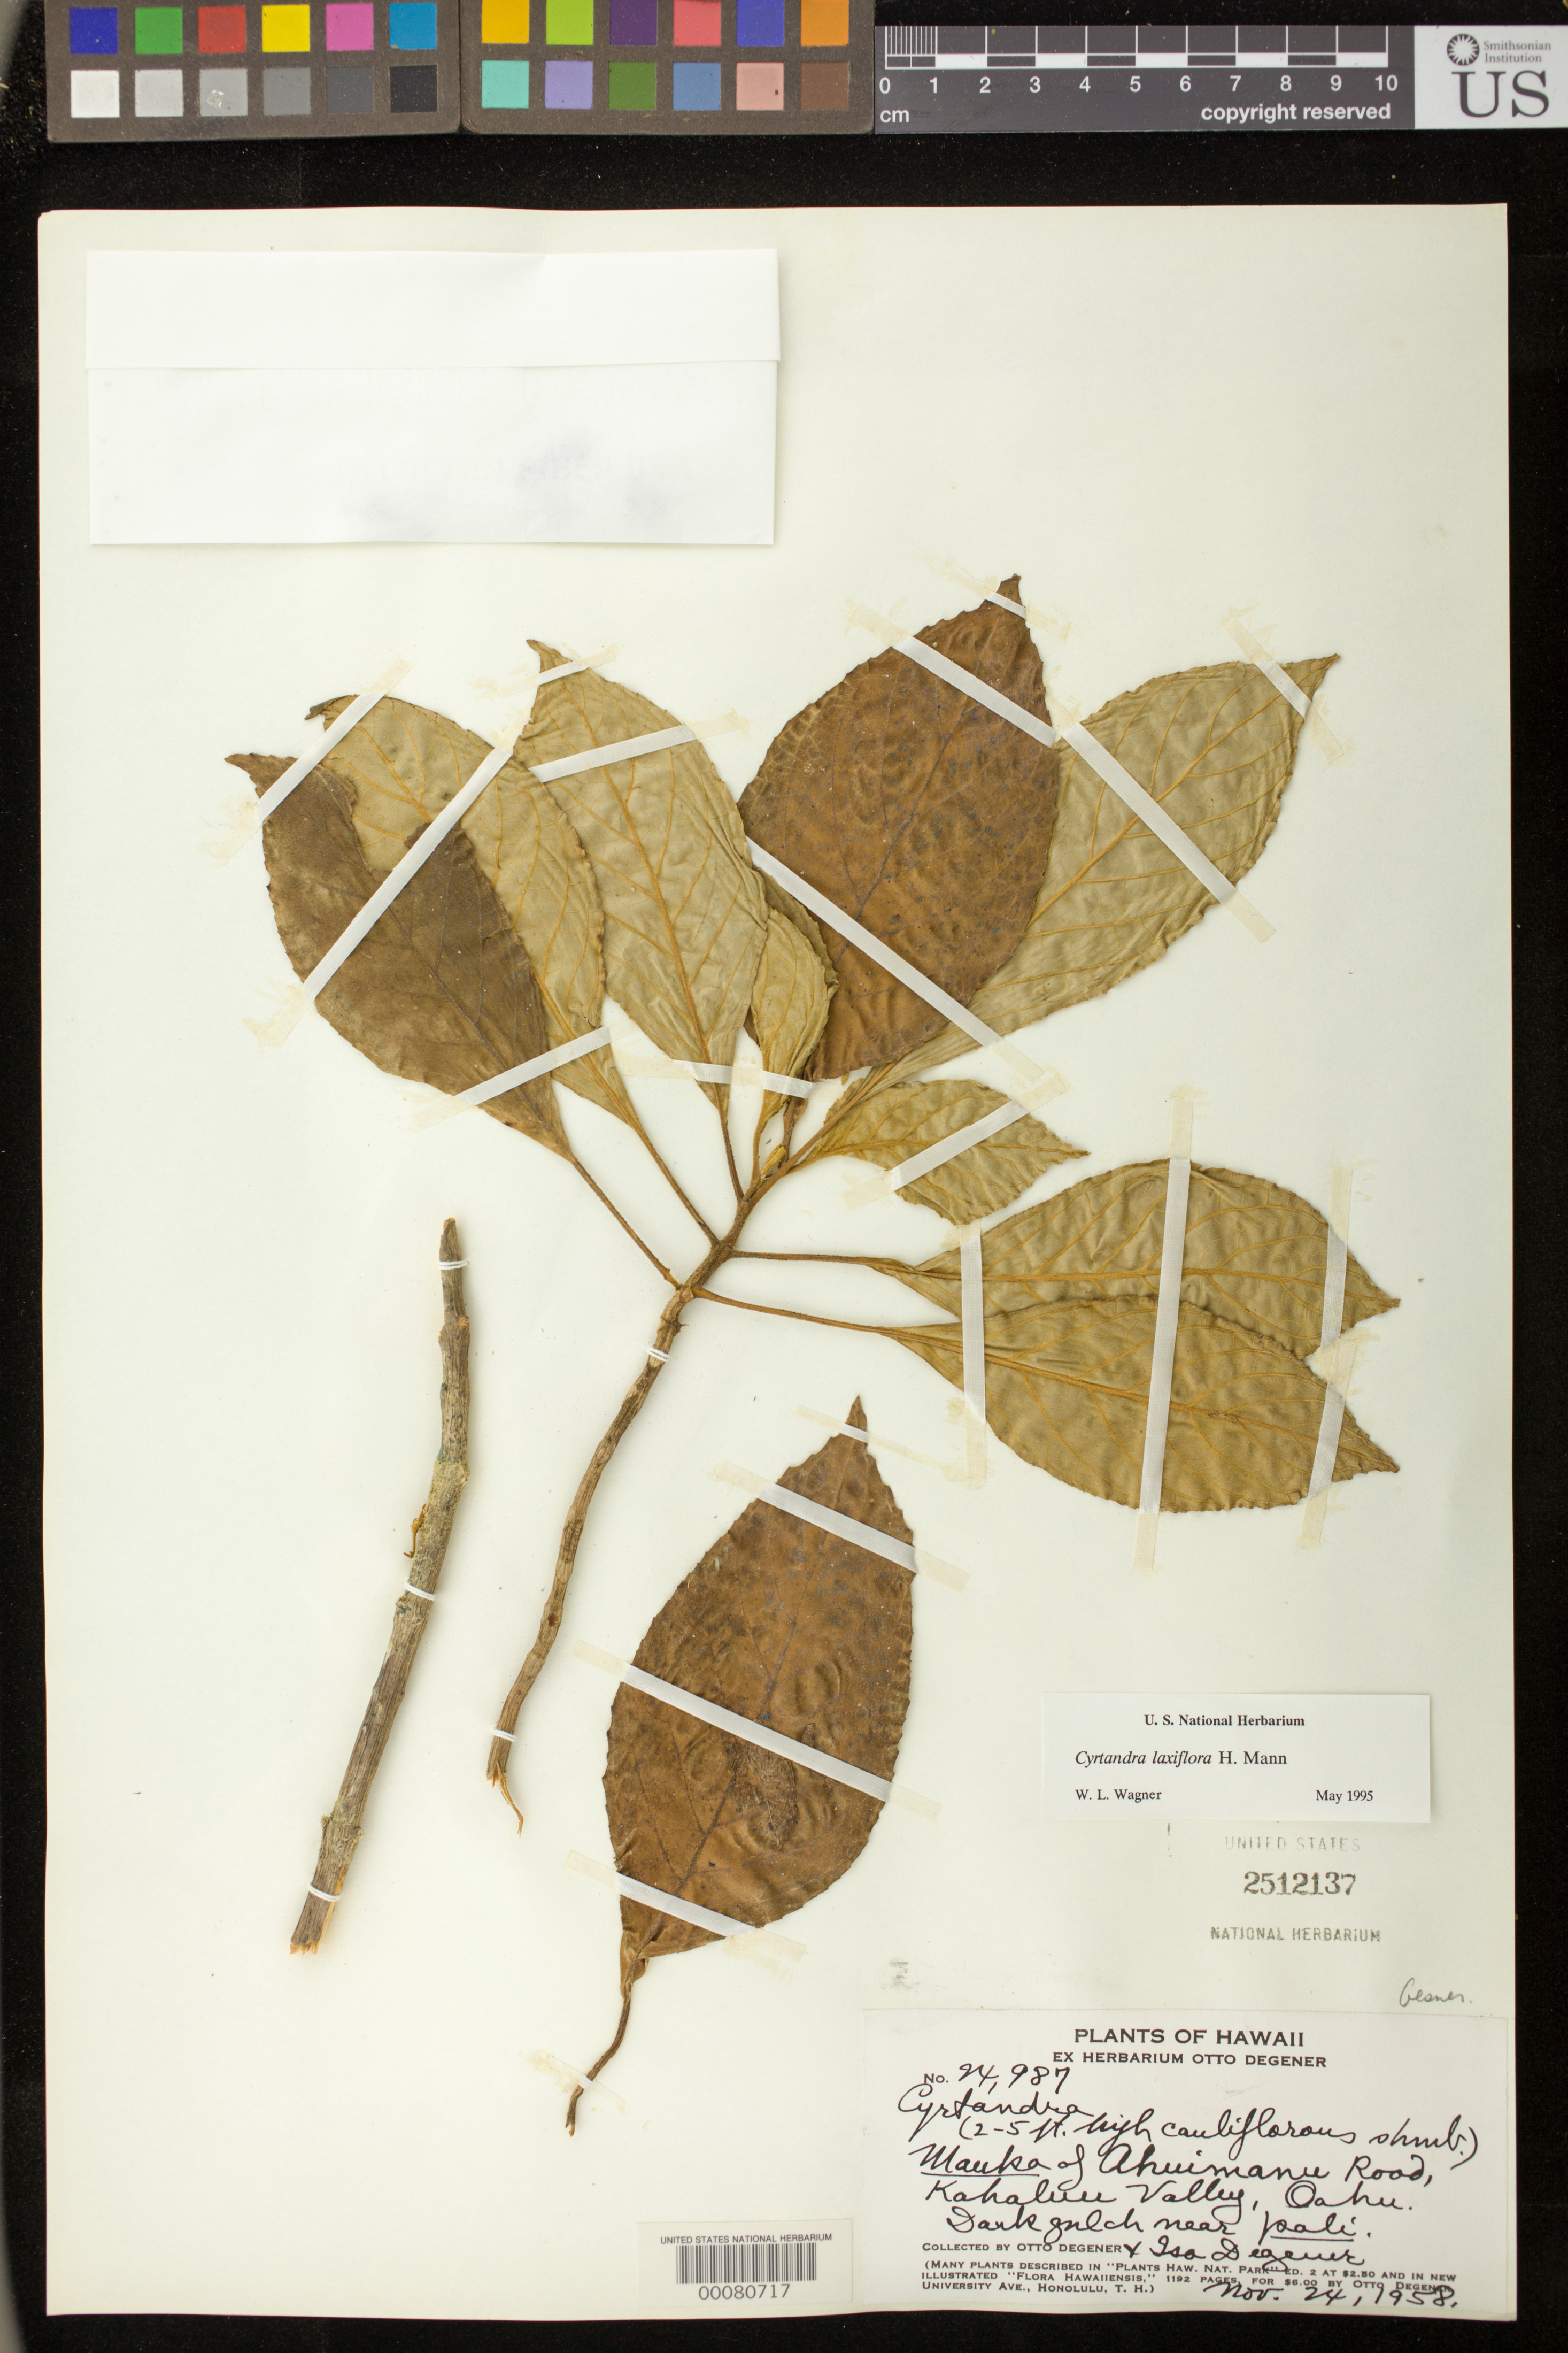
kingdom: Plantae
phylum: Tracheophyta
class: Magnoliopsida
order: Lamiales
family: Gesneriaceae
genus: Cyrtandra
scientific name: Cyrtandra laxiflora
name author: H. Mann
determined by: Wagner, W. L., (BOT), Smithsonian Institution - National Museum of Natural History (UNITED STATES)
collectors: O. Degener & I. Degener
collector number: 24987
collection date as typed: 24 Nov 1958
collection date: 1958-11-24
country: United States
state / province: Hawaii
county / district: Honolulu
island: Oahu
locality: Mauka of Ahuimanu road, Kahaluu valley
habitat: Dark gulch near pali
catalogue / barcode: US 2512137